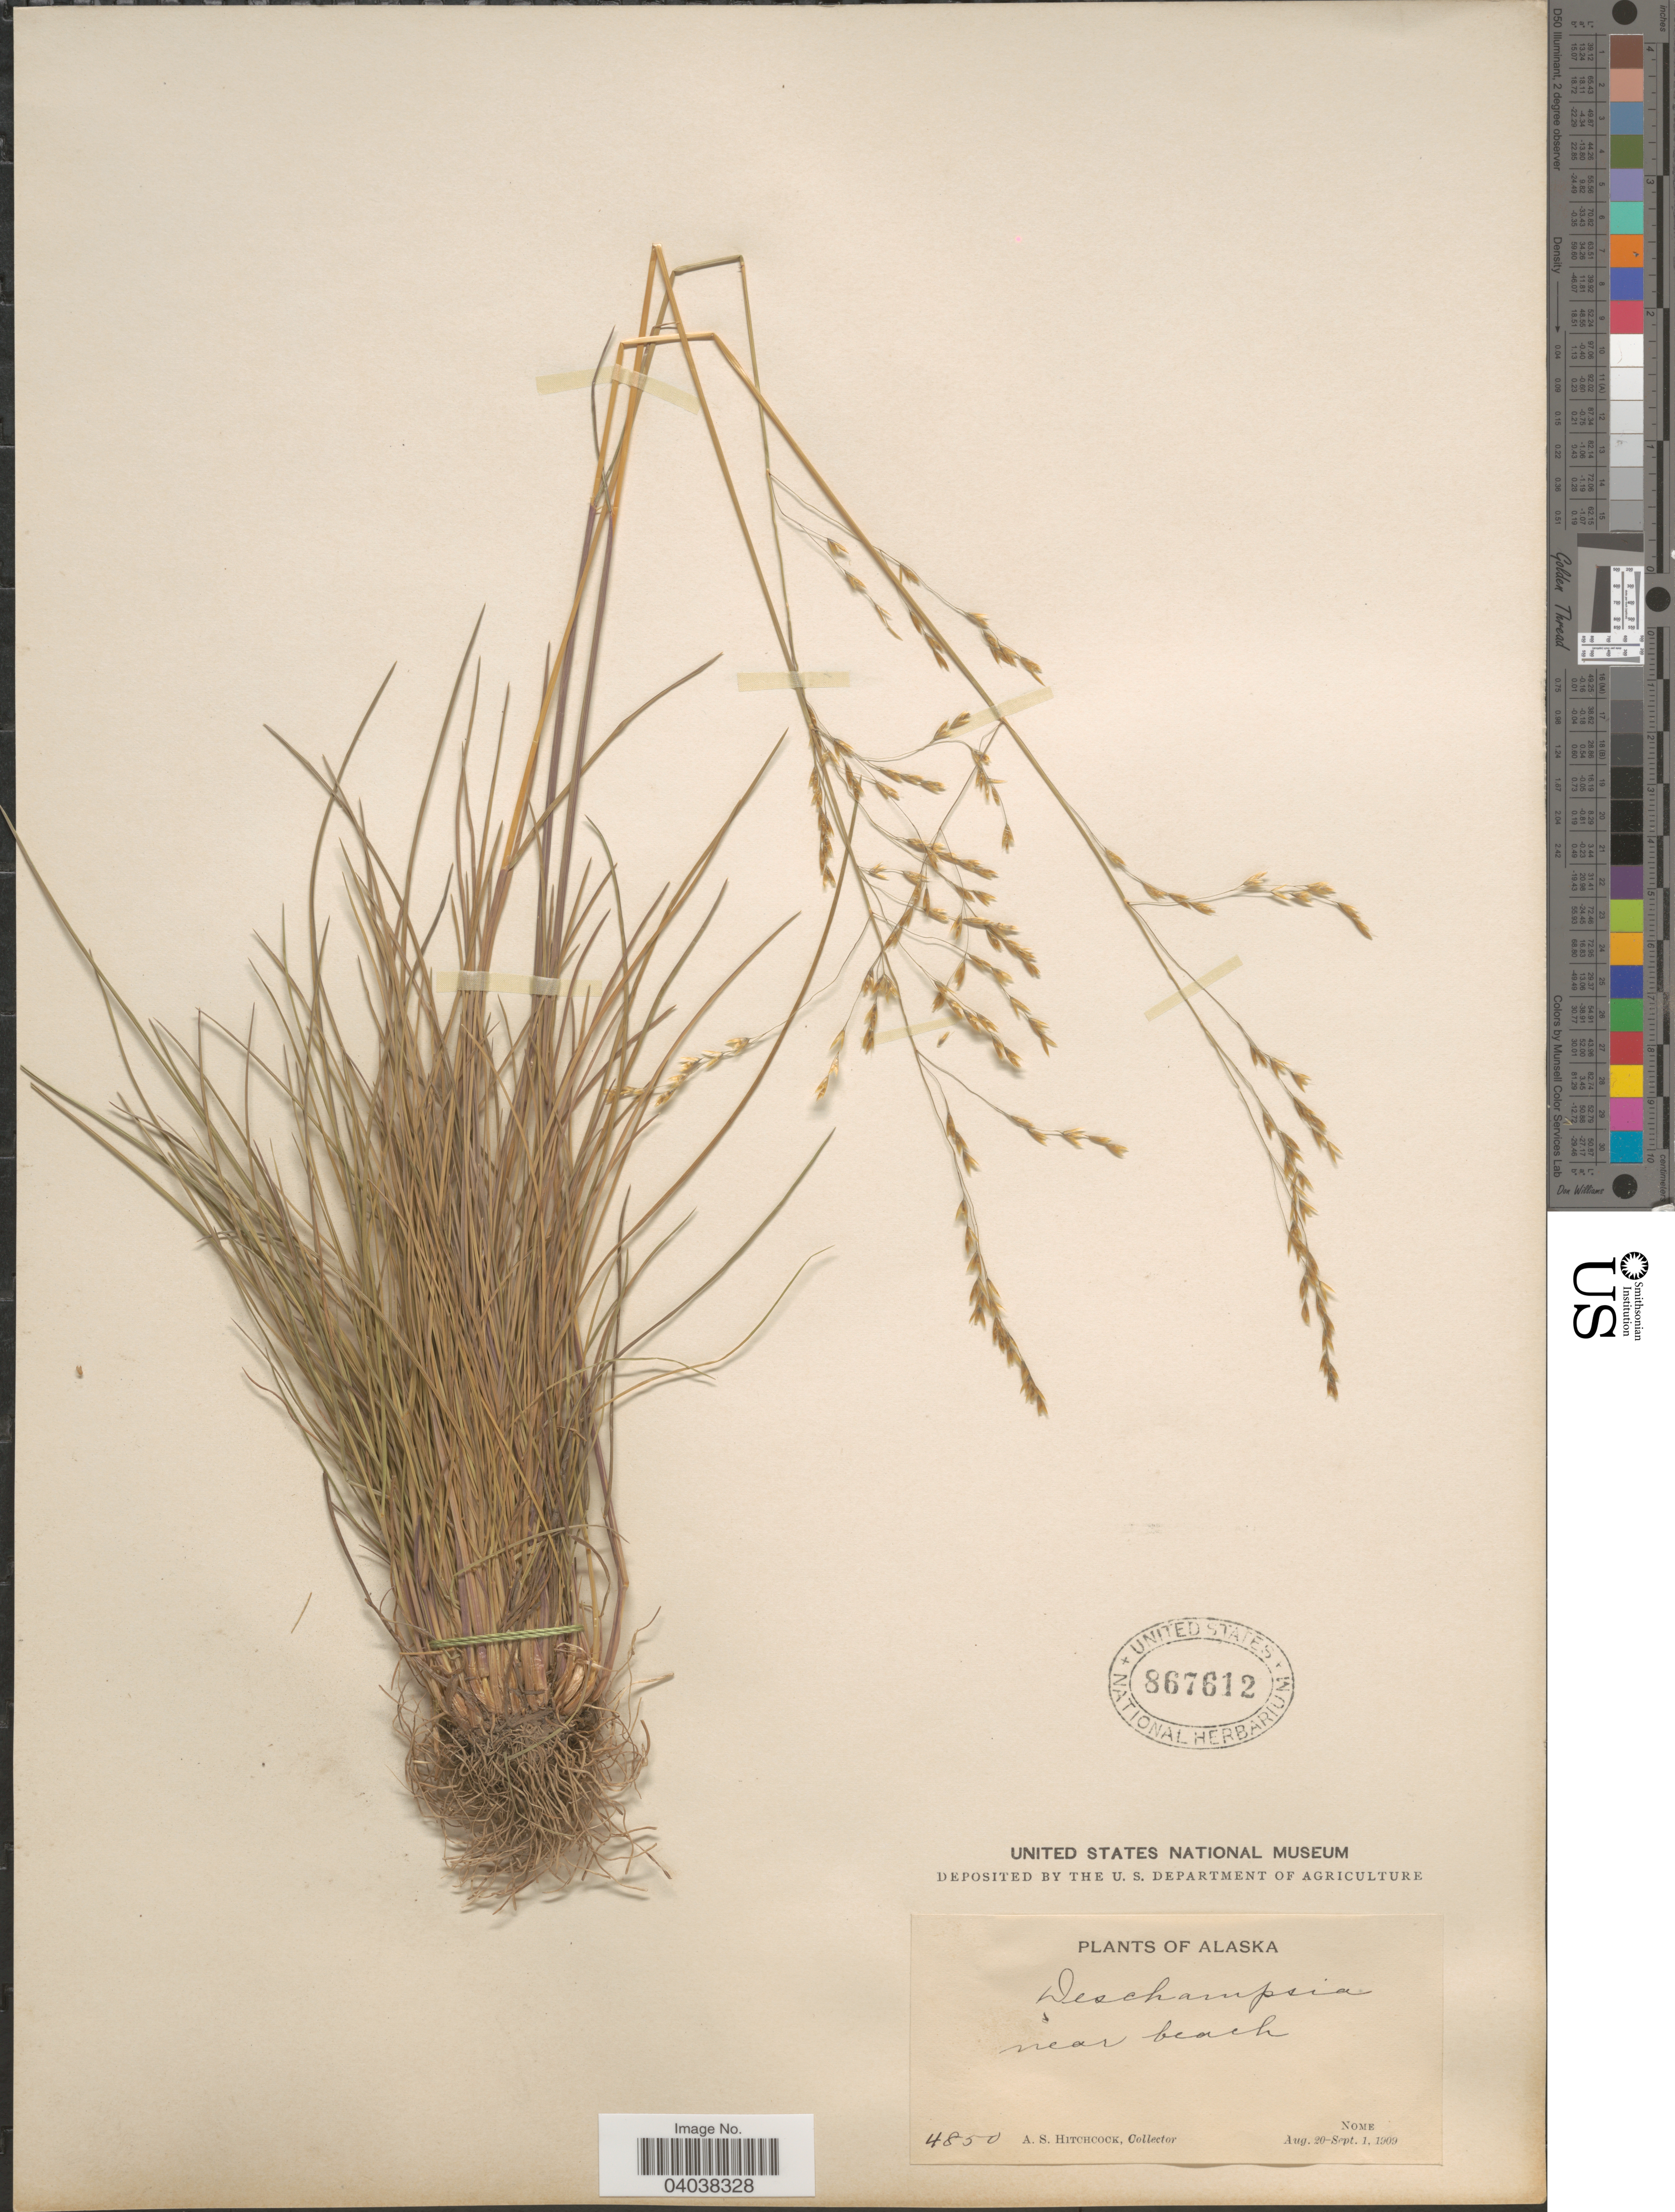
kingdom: Plantae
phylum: Tracheophyta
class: Liliopsida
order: Poales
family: Poaceae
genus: Deschampsia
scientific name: Deschampsia cespitosa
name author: (L.) P. Beauv.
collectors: A. S. Hitchcock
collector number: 4850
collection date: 1909-08-20/1909-09-01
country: United States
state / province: Alaska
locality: Near beach. Nome.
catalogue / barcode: US 867612